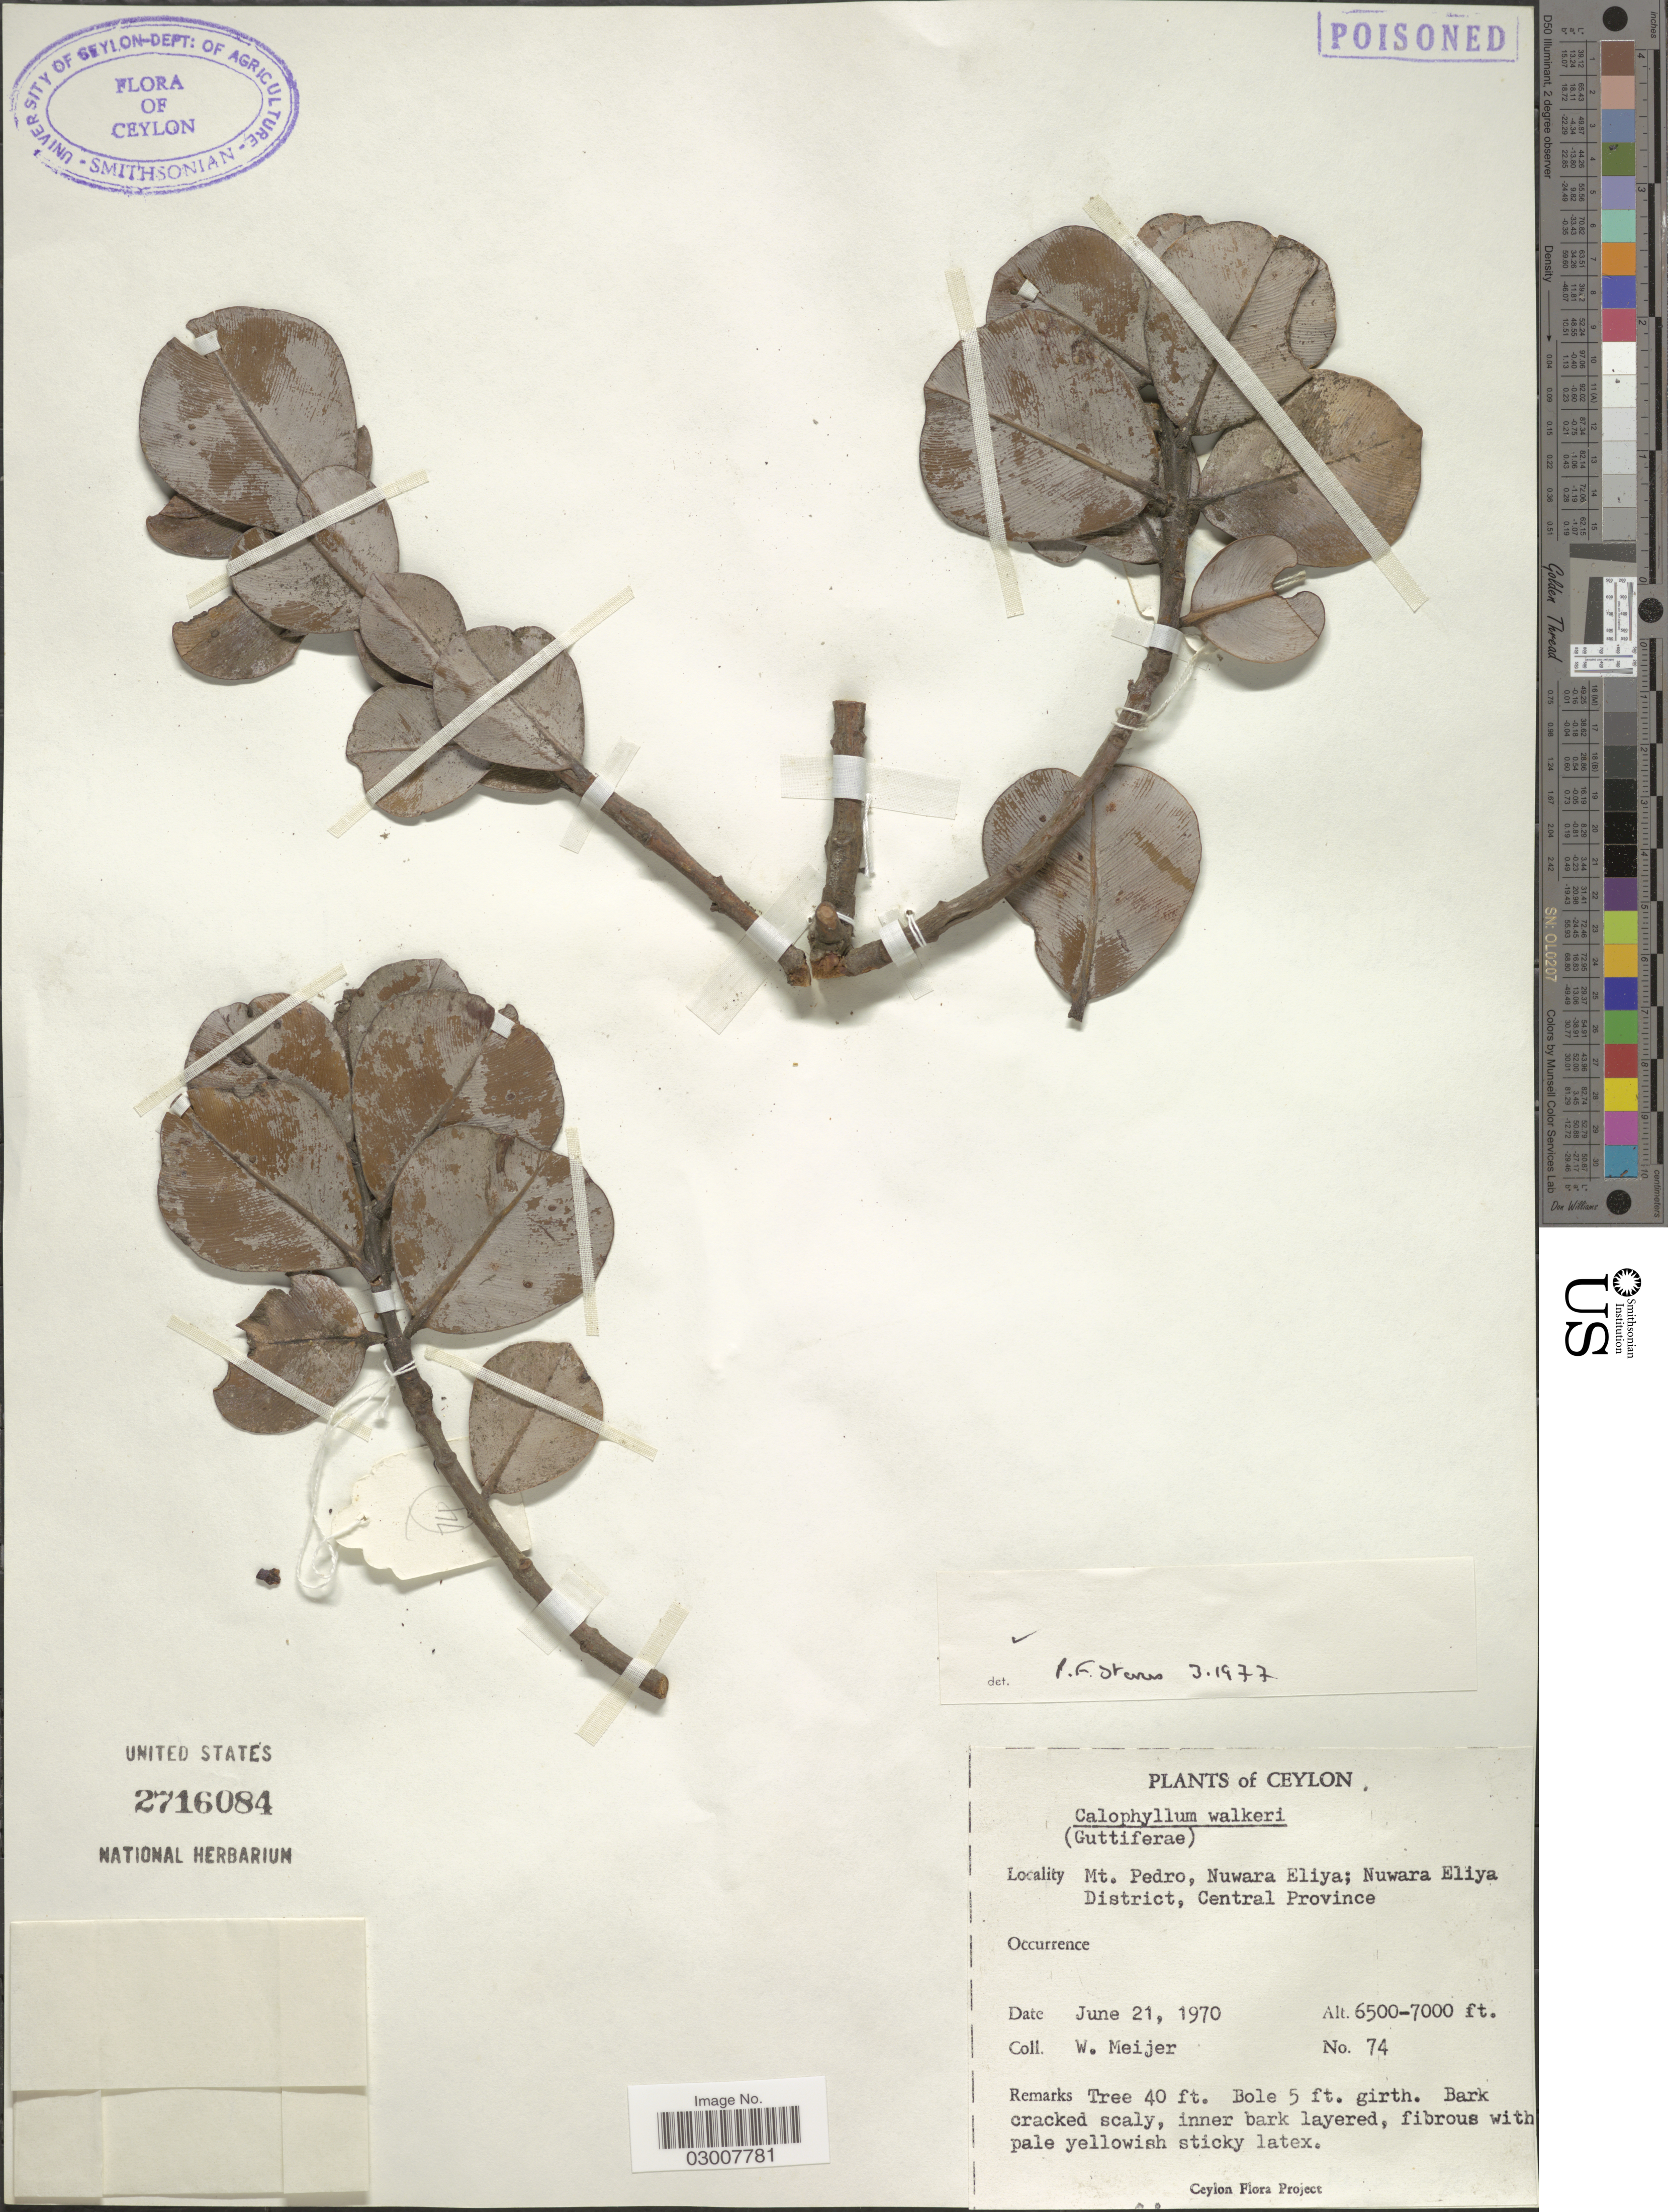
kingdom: Plantae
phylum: Tracheophyta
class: Magnoliopsida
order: Malpighiales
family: Calophyllaceae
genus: Calophyllum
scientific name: Calophyllum walkeri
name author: Wight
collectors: W. Meijer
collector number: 74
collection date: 1970-06-21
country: Sri Lanka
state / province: Central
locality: Ceylon. Mt. Pedro, Nuwara Eliya; Nuwara Eliya District.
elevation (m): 1981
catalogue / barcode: US 2716084